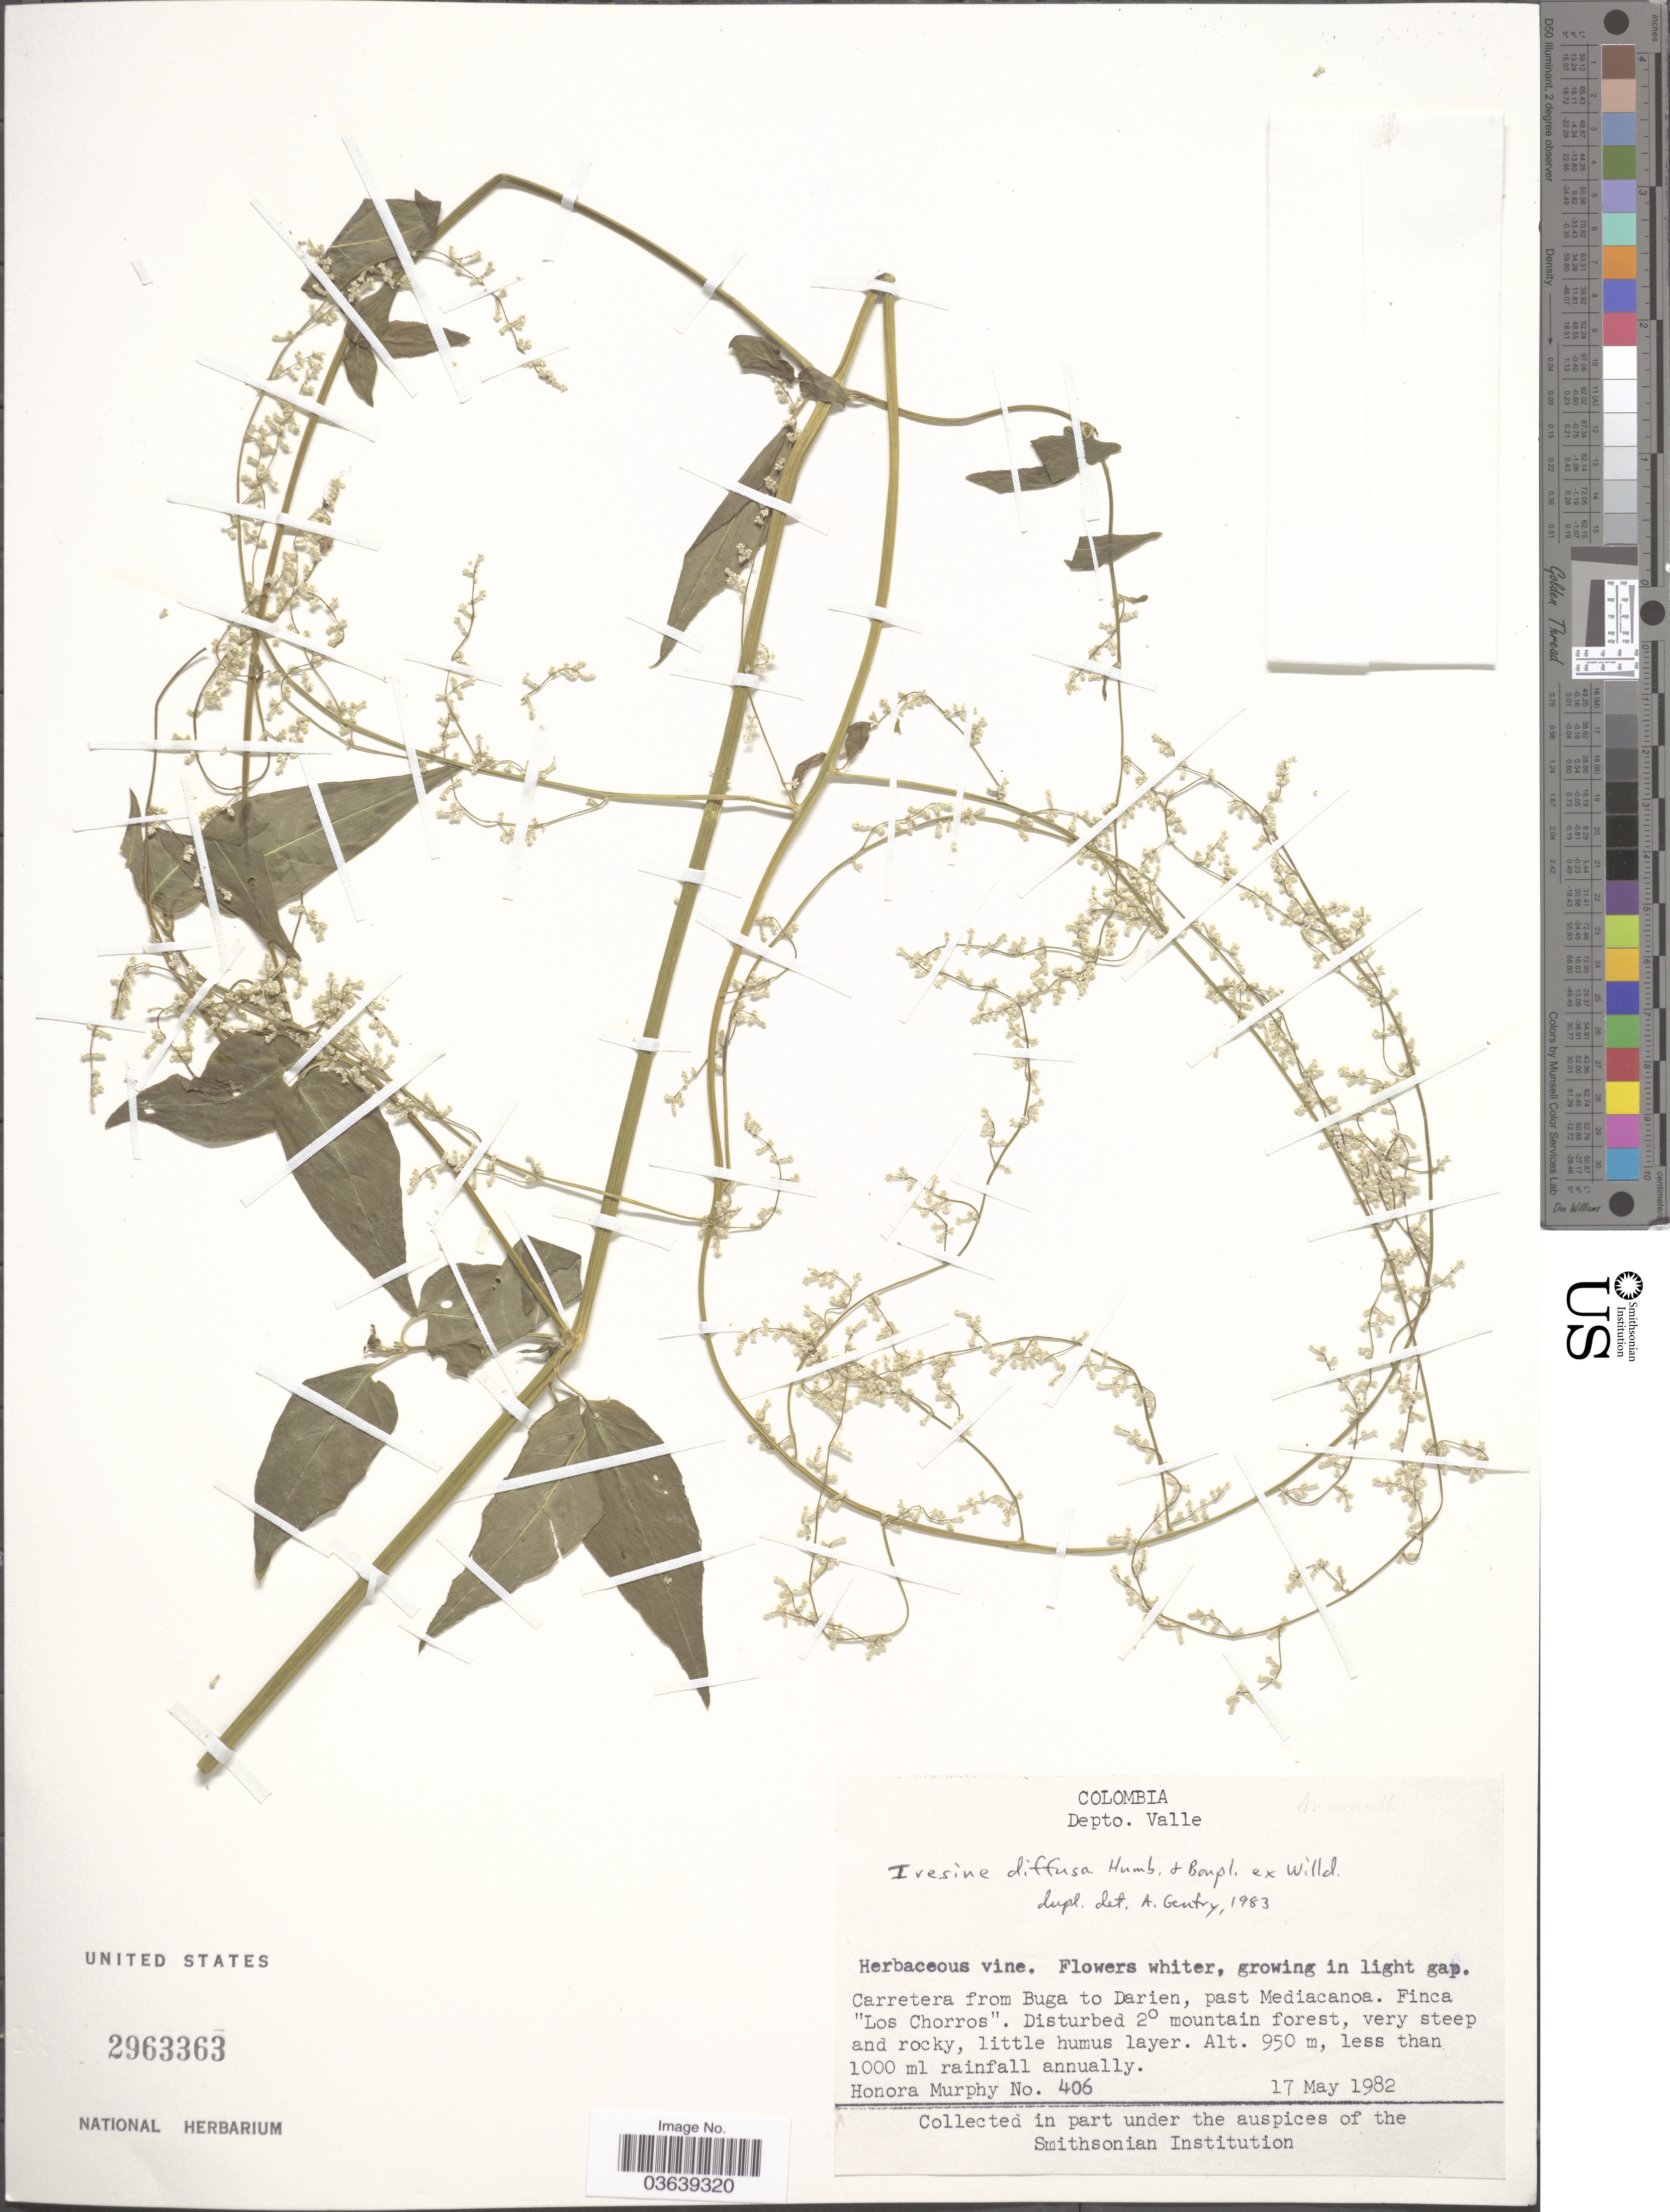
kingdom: Plantae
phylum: Tracheophyta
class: Magnoliopsida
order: Caryophyllales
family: Amaranthaceae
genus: Iresine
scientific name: Iresine celosia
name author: L.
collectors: H. Murphy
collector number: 406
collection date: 1982-05-17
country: Colombia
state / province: Valle del Cauca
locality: Depto. Valle. Carretera from Buga to Darien, past Mediacanoa. Finca "Los Chorros".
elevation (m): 950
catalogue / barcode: US 2963363